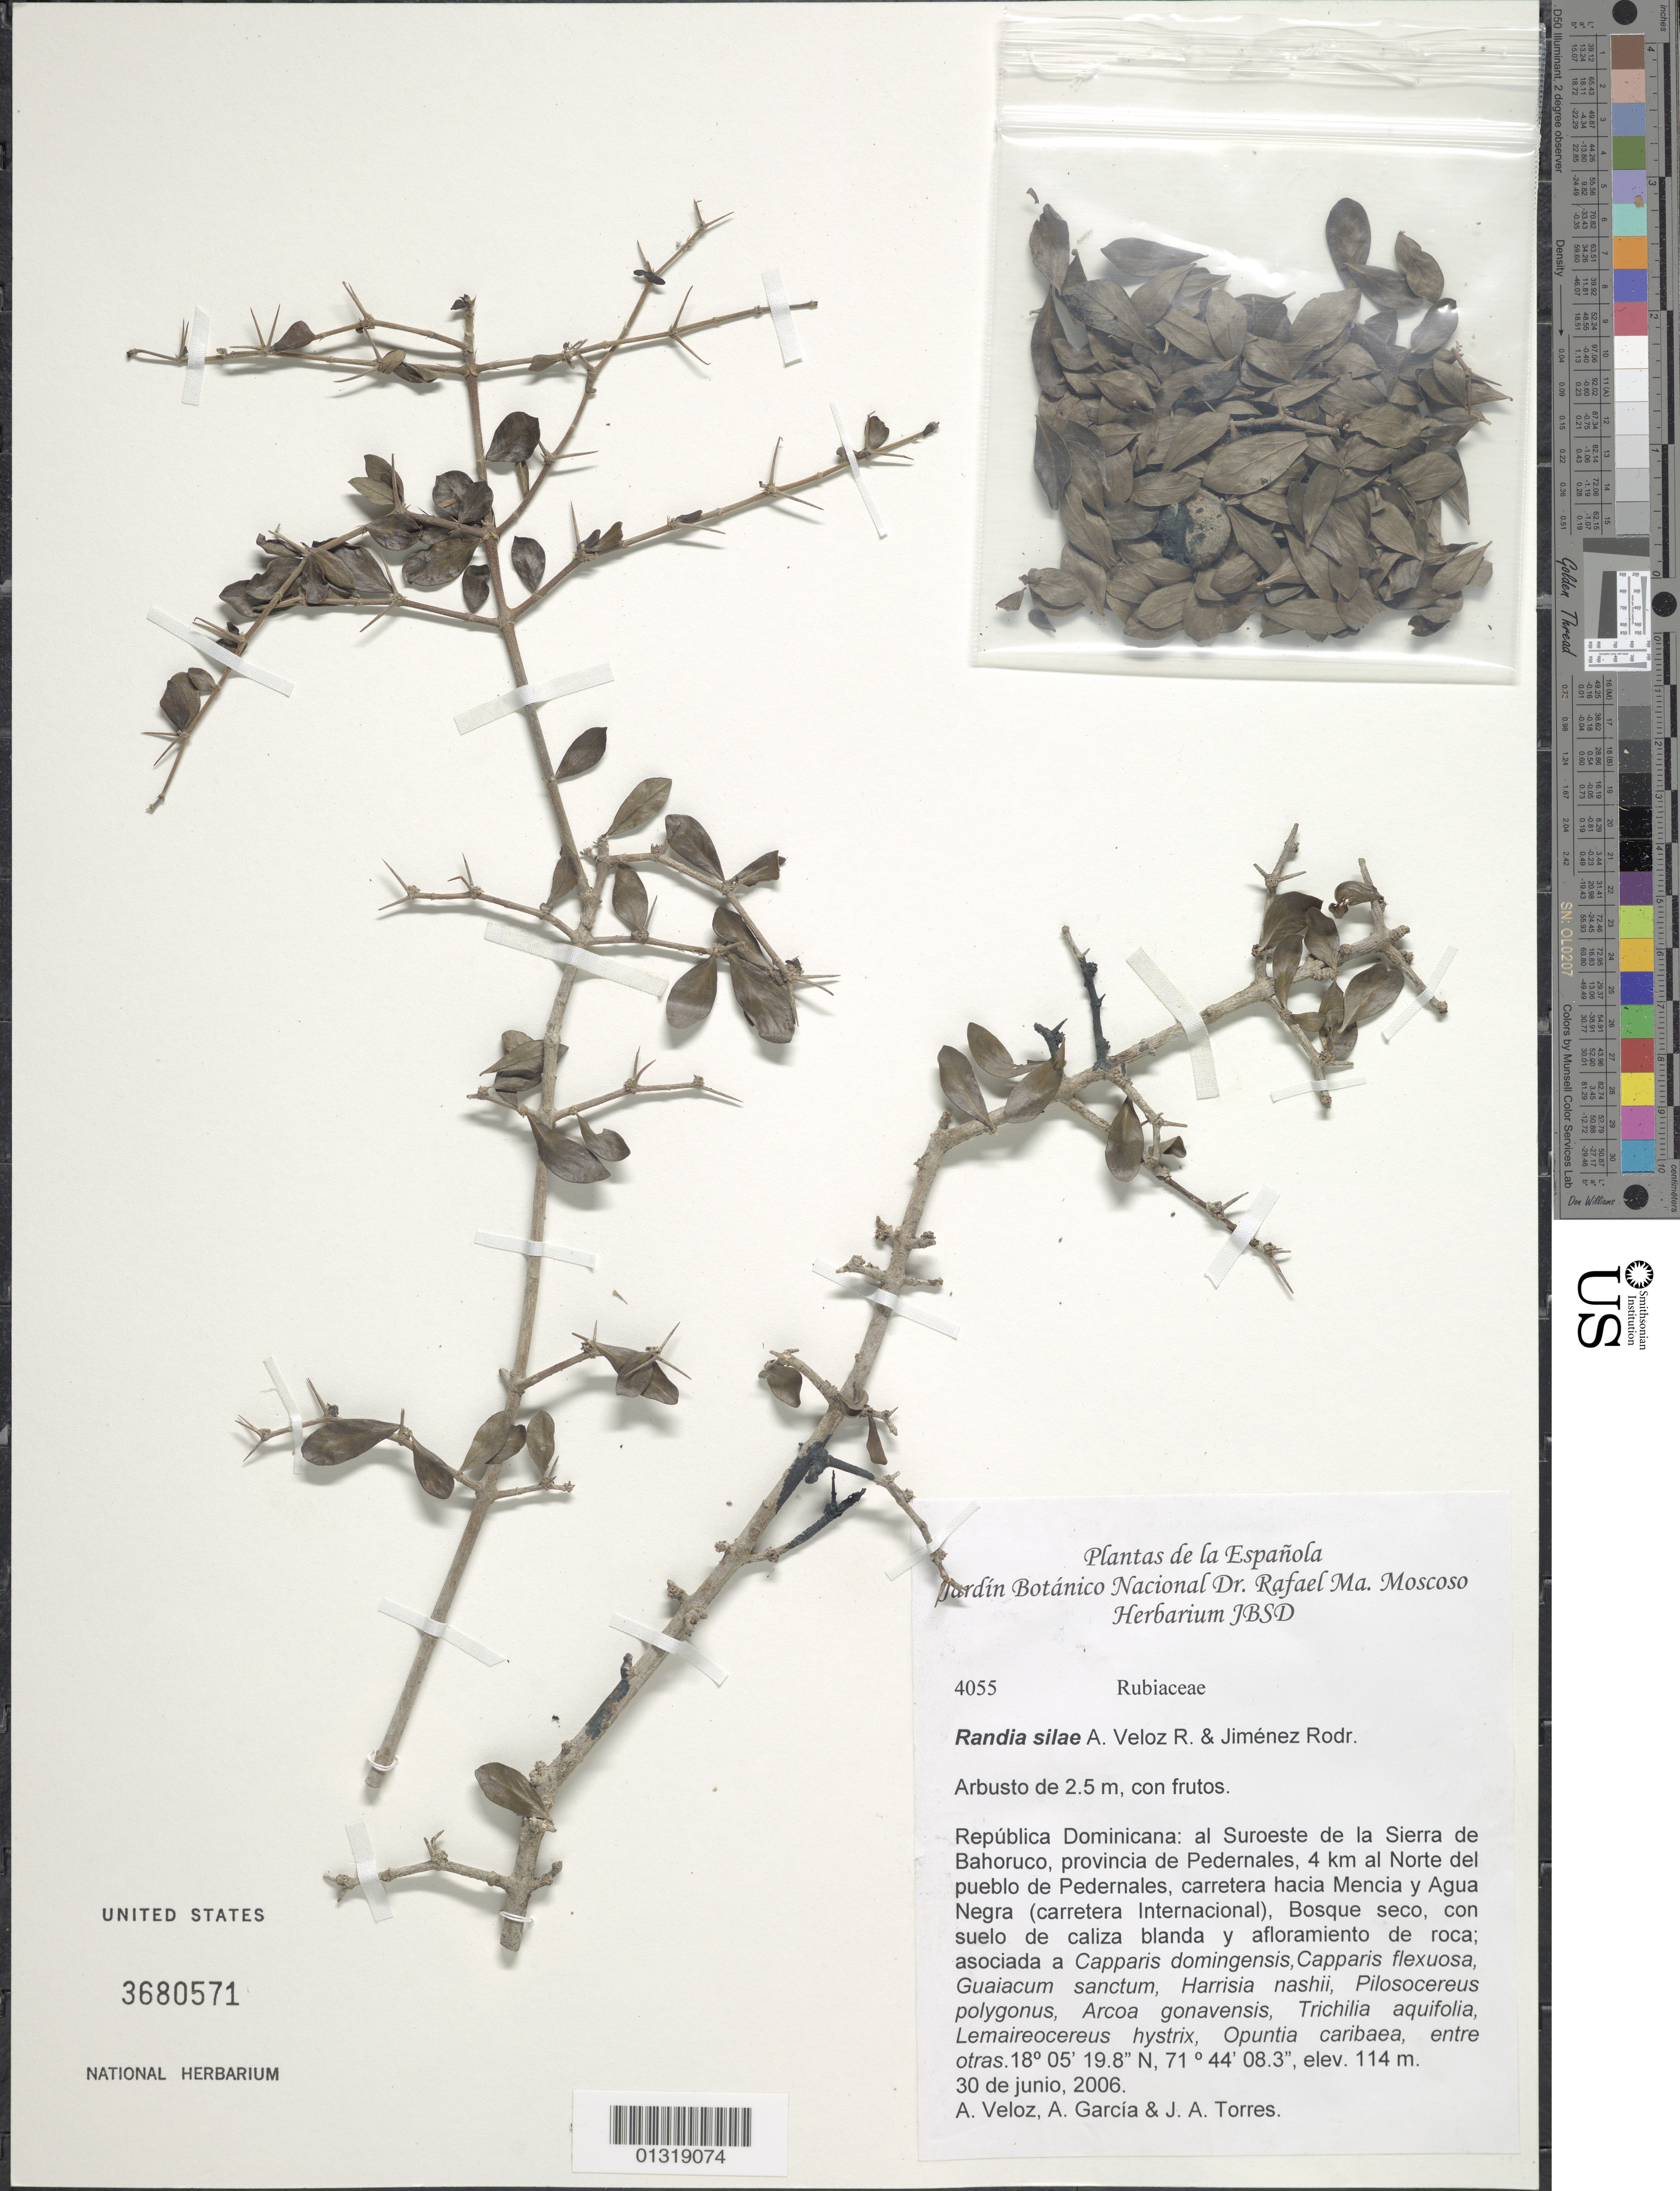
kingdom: Plantae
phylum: Tracheophyta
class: Magnoliopsida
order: Gentianales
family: Rubiaceae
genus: Randia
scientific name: Randia silae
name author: Veloz & Jiménez Rodr.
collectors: A. Veloz Ramírez, A. García & J. Torres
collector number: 4055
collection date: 2006-06-30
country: Dominican Republic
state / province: Pedernales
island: Hispaniola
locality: Suroeste de la Sierra de Bahoruco, 4 km al Norte del pueblo de Pedernales, carretera hacia Mencia y Agua Negra (carretera Internacioinal)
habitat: Bosque seco, con suelo de caliza blanda y afloramiento de roca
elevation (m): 114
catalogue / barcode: US 3680571